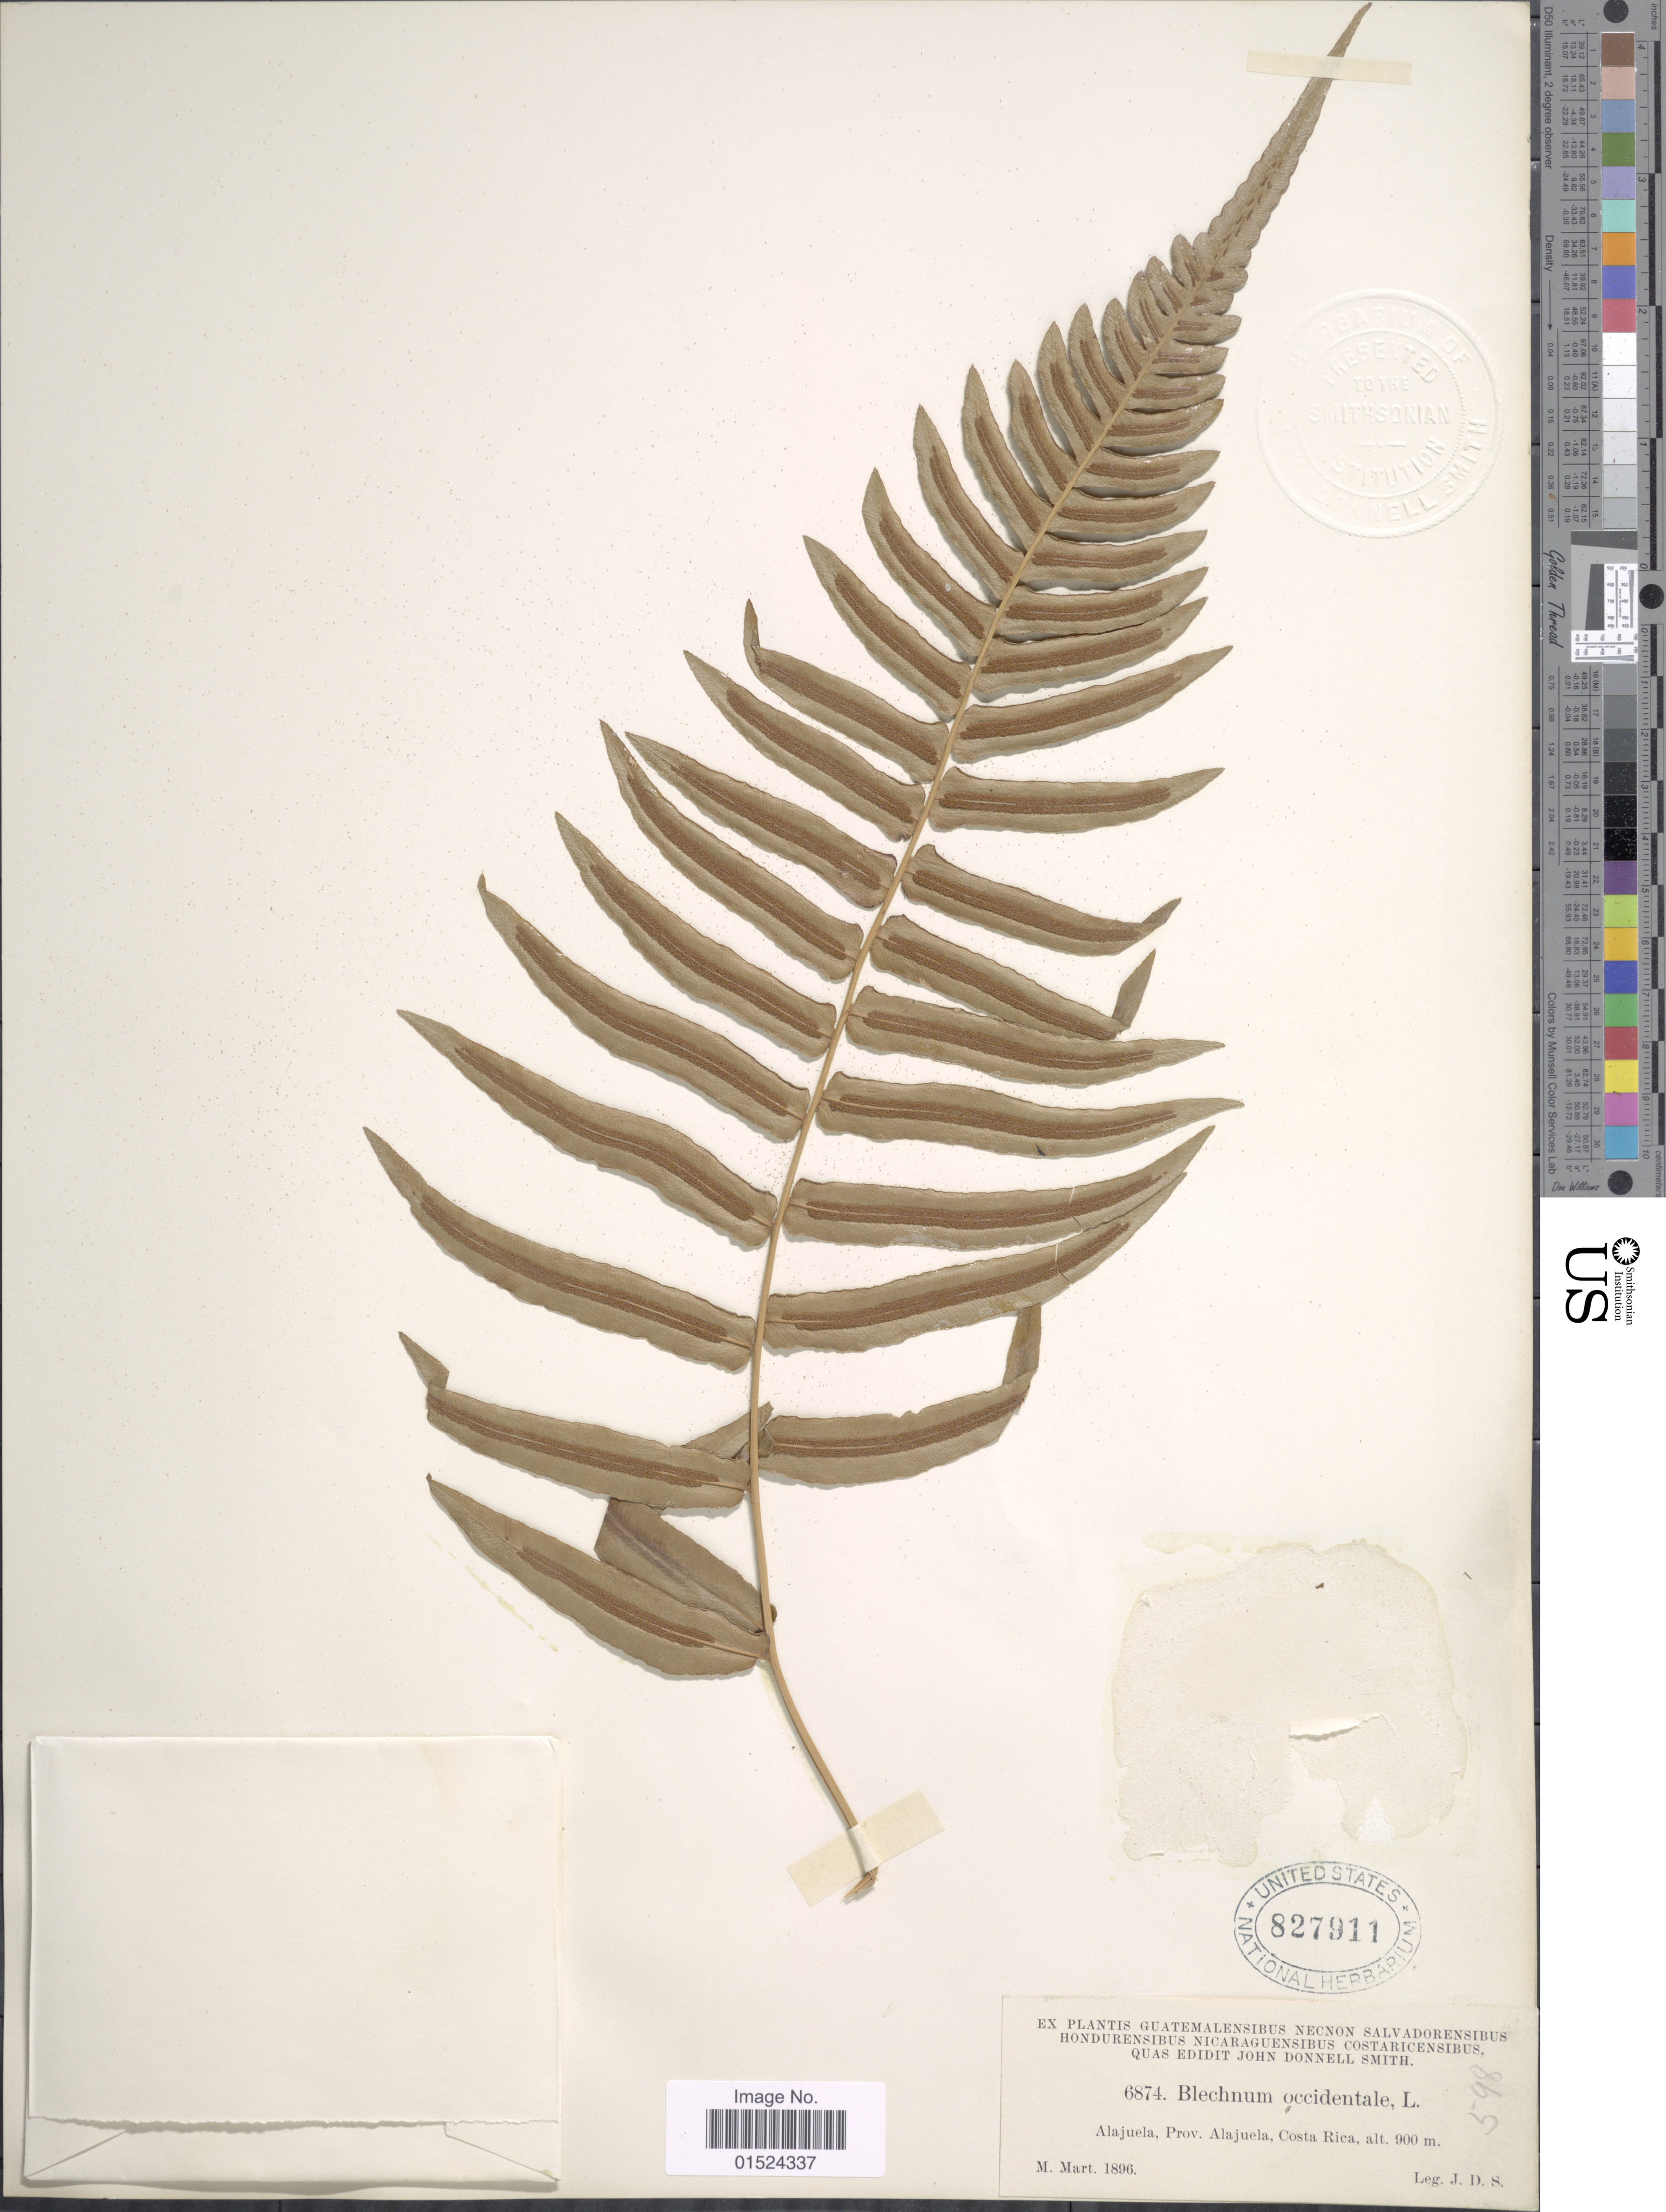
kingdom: Plantae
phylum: Tracheophyta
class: Polypodiopsida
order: Polypodiales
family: Blechnaceae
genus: Blechnum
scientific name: Blechnum occidentale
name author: L.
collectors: J. Donnell Smith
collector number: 6874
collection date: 1896-03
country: Costa Rica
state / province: Alajuela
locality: Alajuela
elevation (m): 900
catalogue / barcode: US 827911